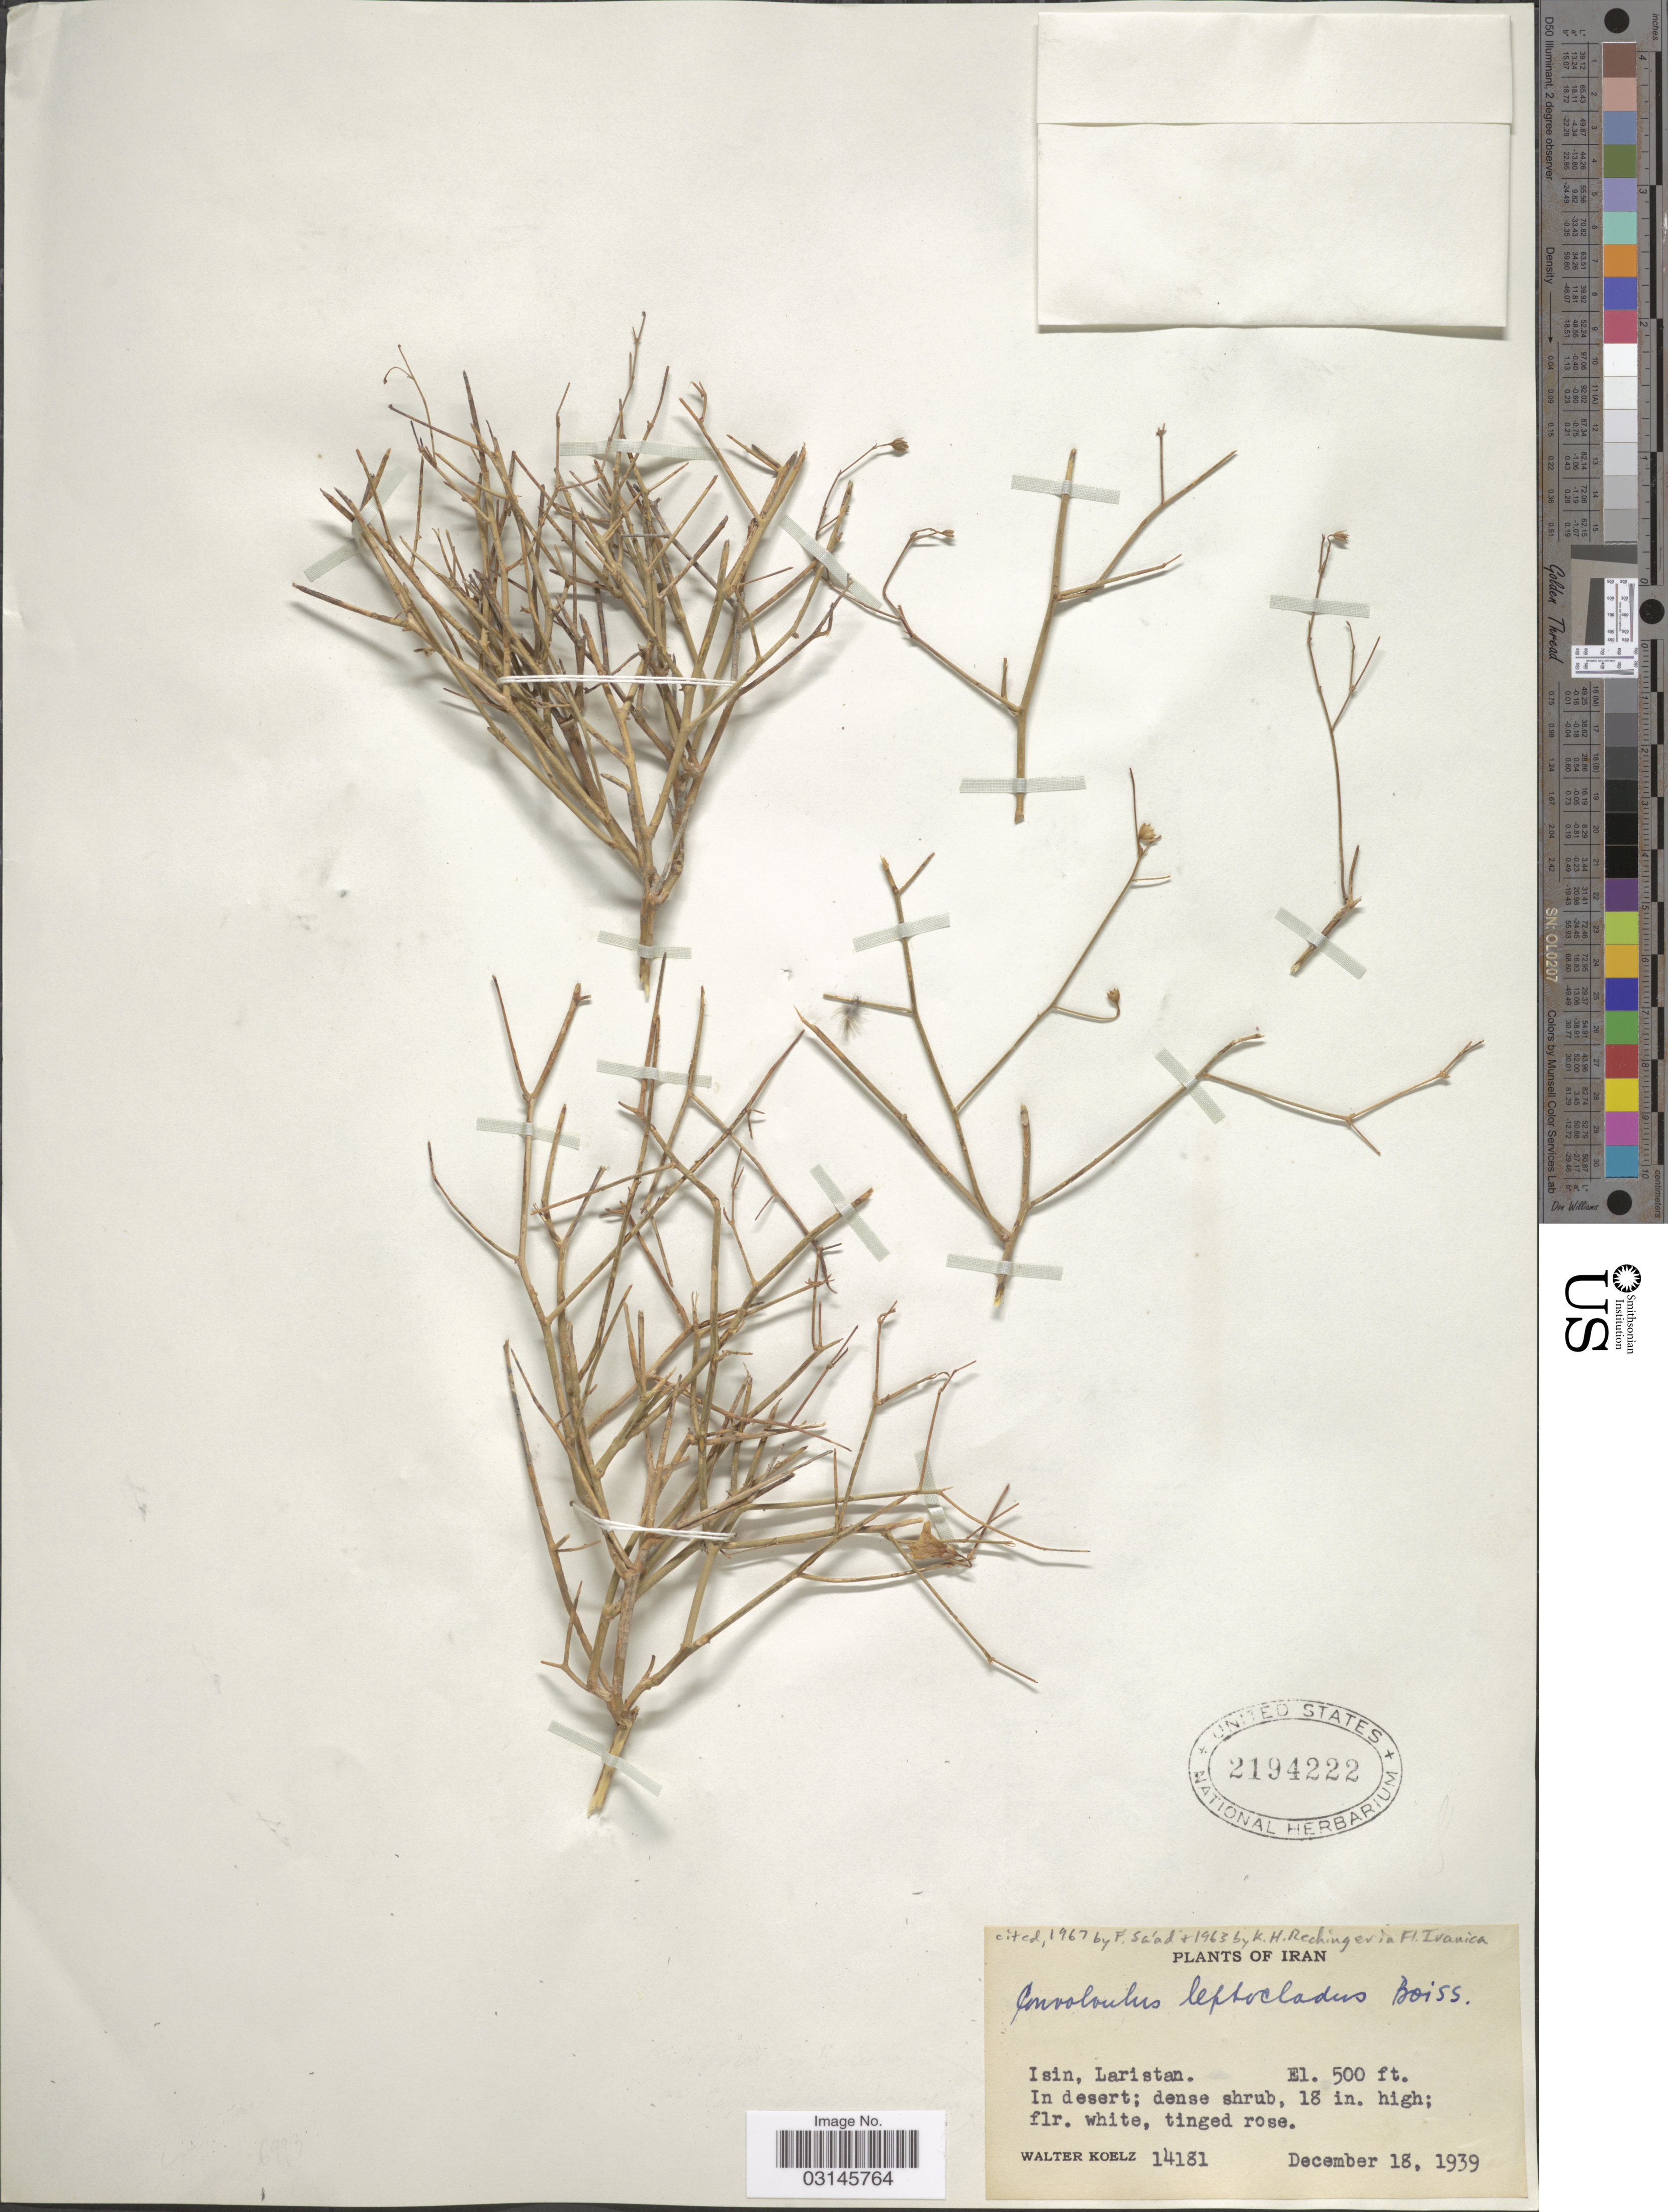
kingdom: Plantae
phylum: Tracheophyta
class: Magnoliopsida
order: Solanales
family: Convolvulaceae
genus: Convolvulus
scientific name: Convolvulus leptocladus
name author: Boiss.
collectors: W. N. Koelz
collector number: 14181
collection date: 1939-12-18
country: Iran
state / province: Hormozgan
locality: Isin, Laristan.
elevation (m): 152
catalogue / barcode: US 2194222